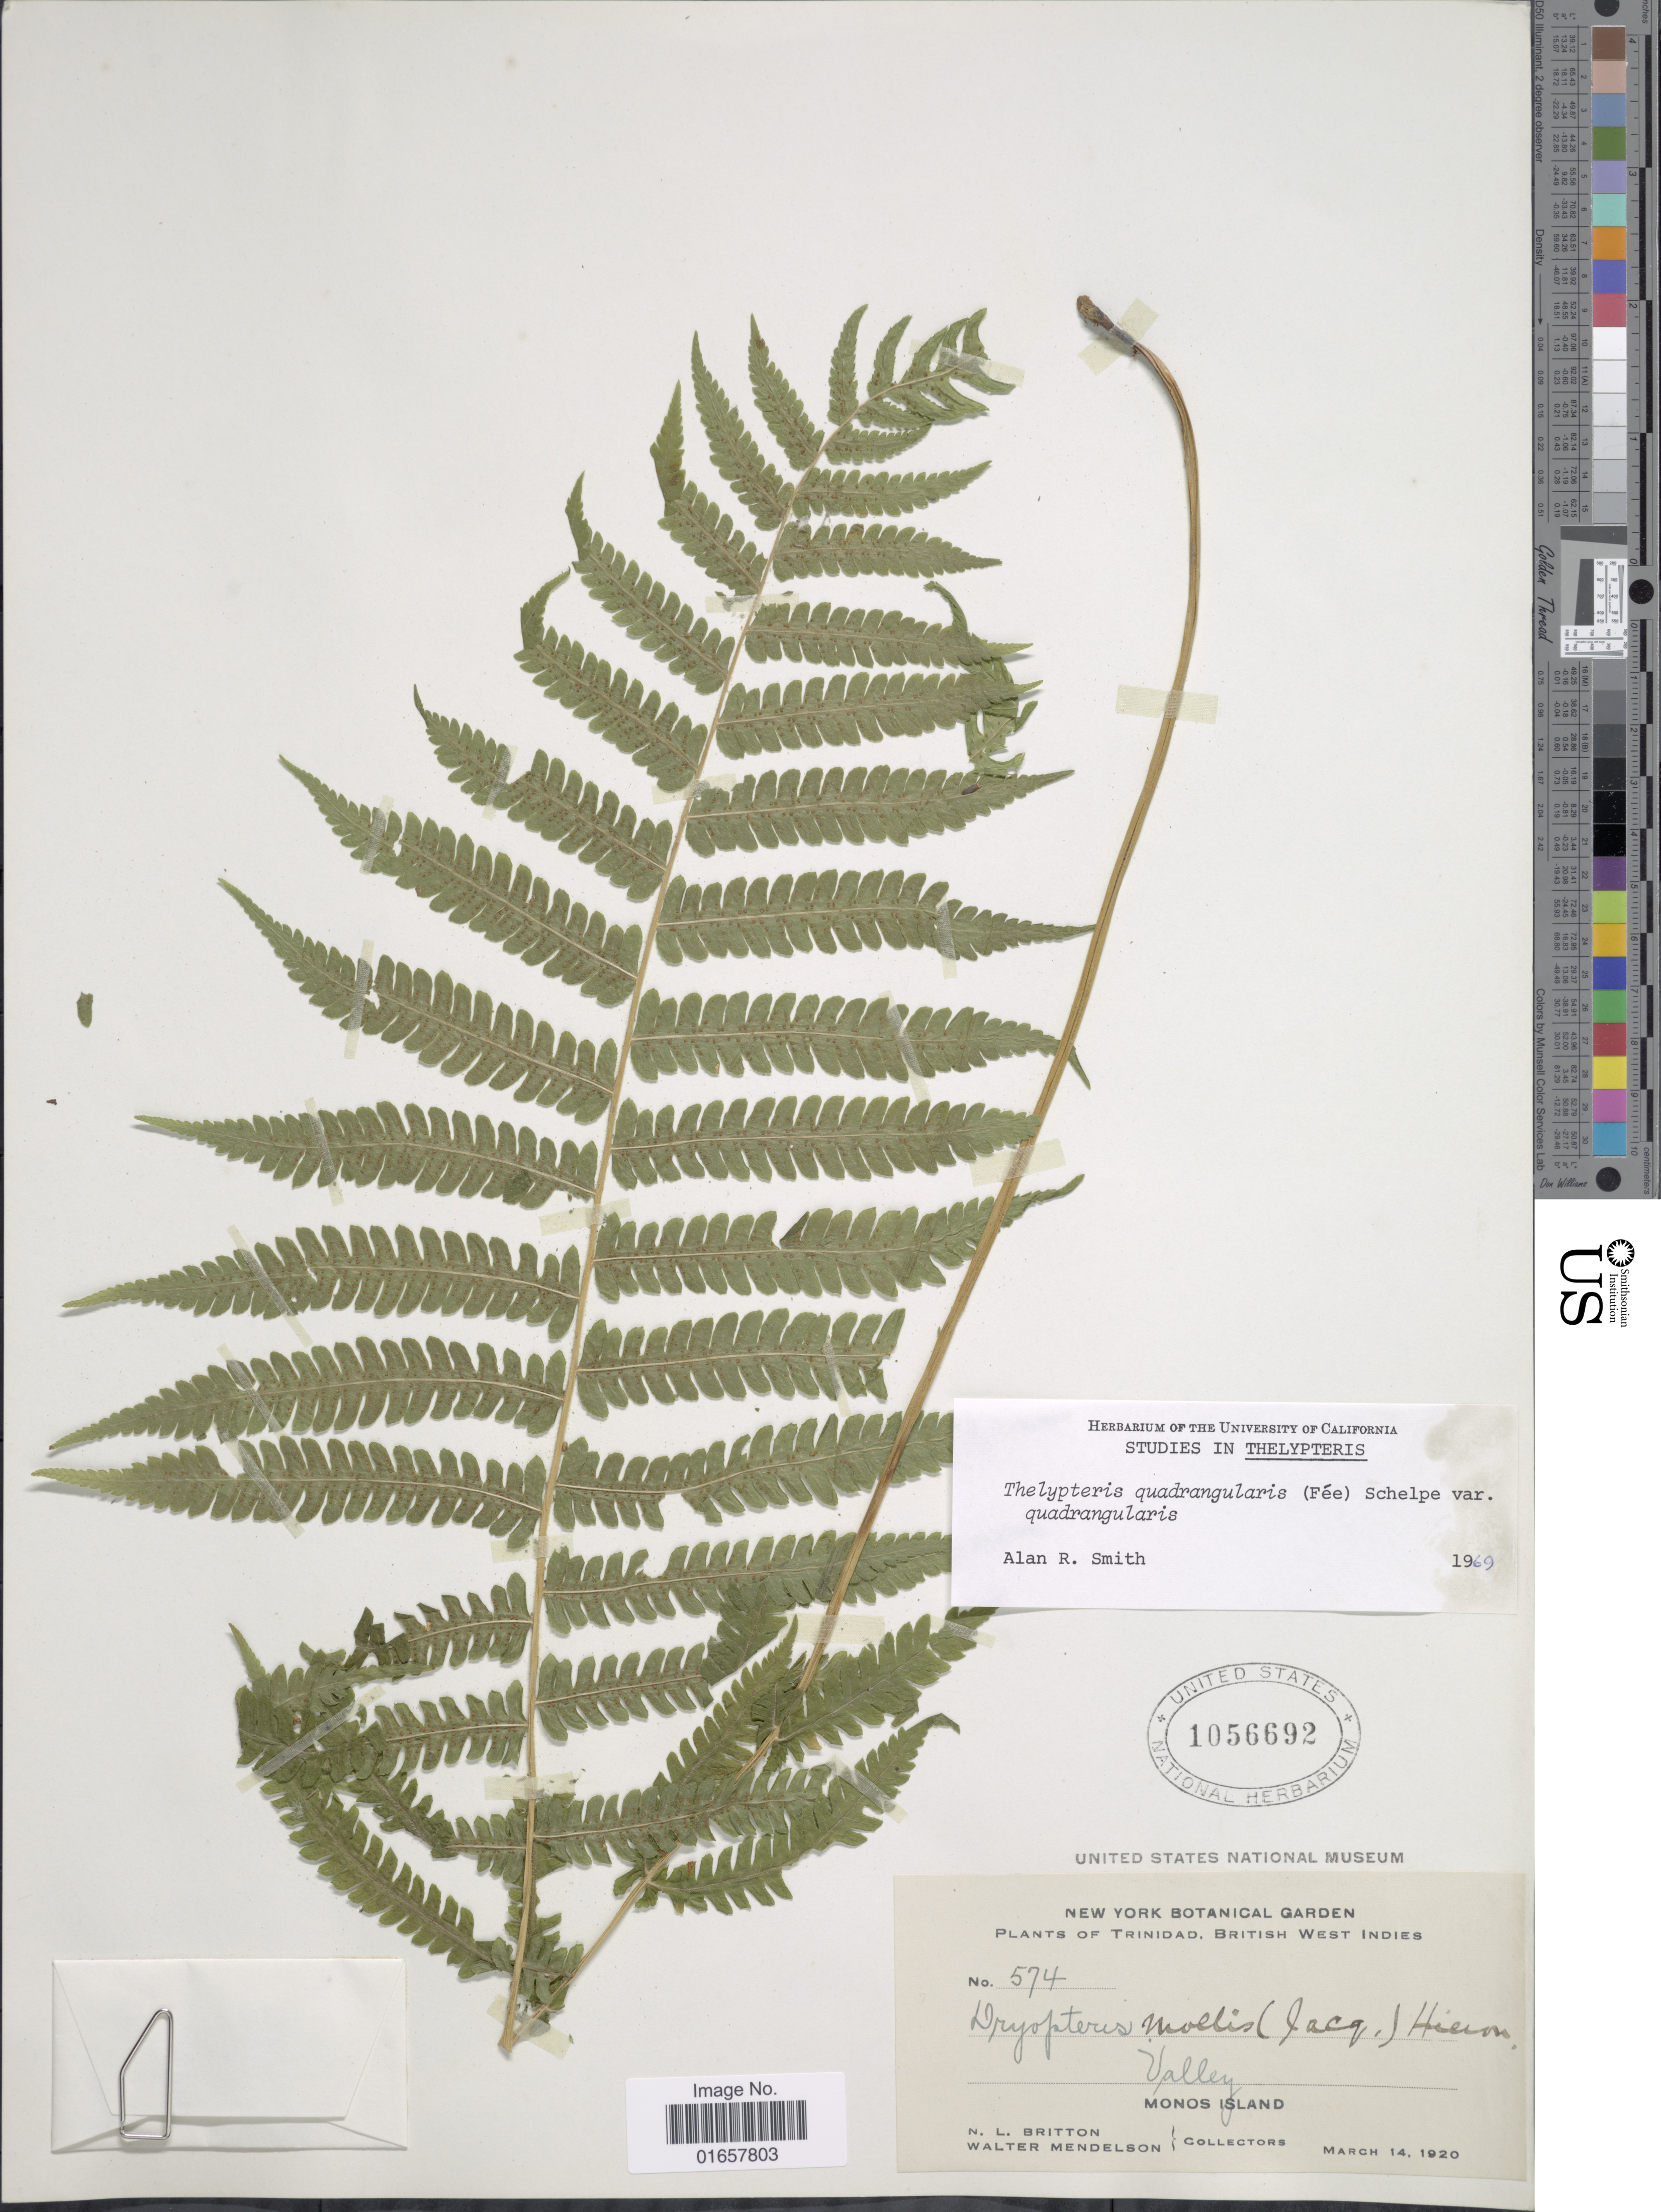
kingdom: Plantae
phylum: Tracheophyta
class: Polypodiopsida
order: Polypodiales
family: Thelypteridaceae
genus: Christella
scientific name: Christella hispidula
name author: (Decne.) Holttum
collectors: N. Britton & W. Mendelson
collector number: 574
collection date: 1920-03-14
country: Trinidad and Tobago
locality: Trinidad, British West Indies, Valley Monos Island.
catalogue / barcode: US 1056692